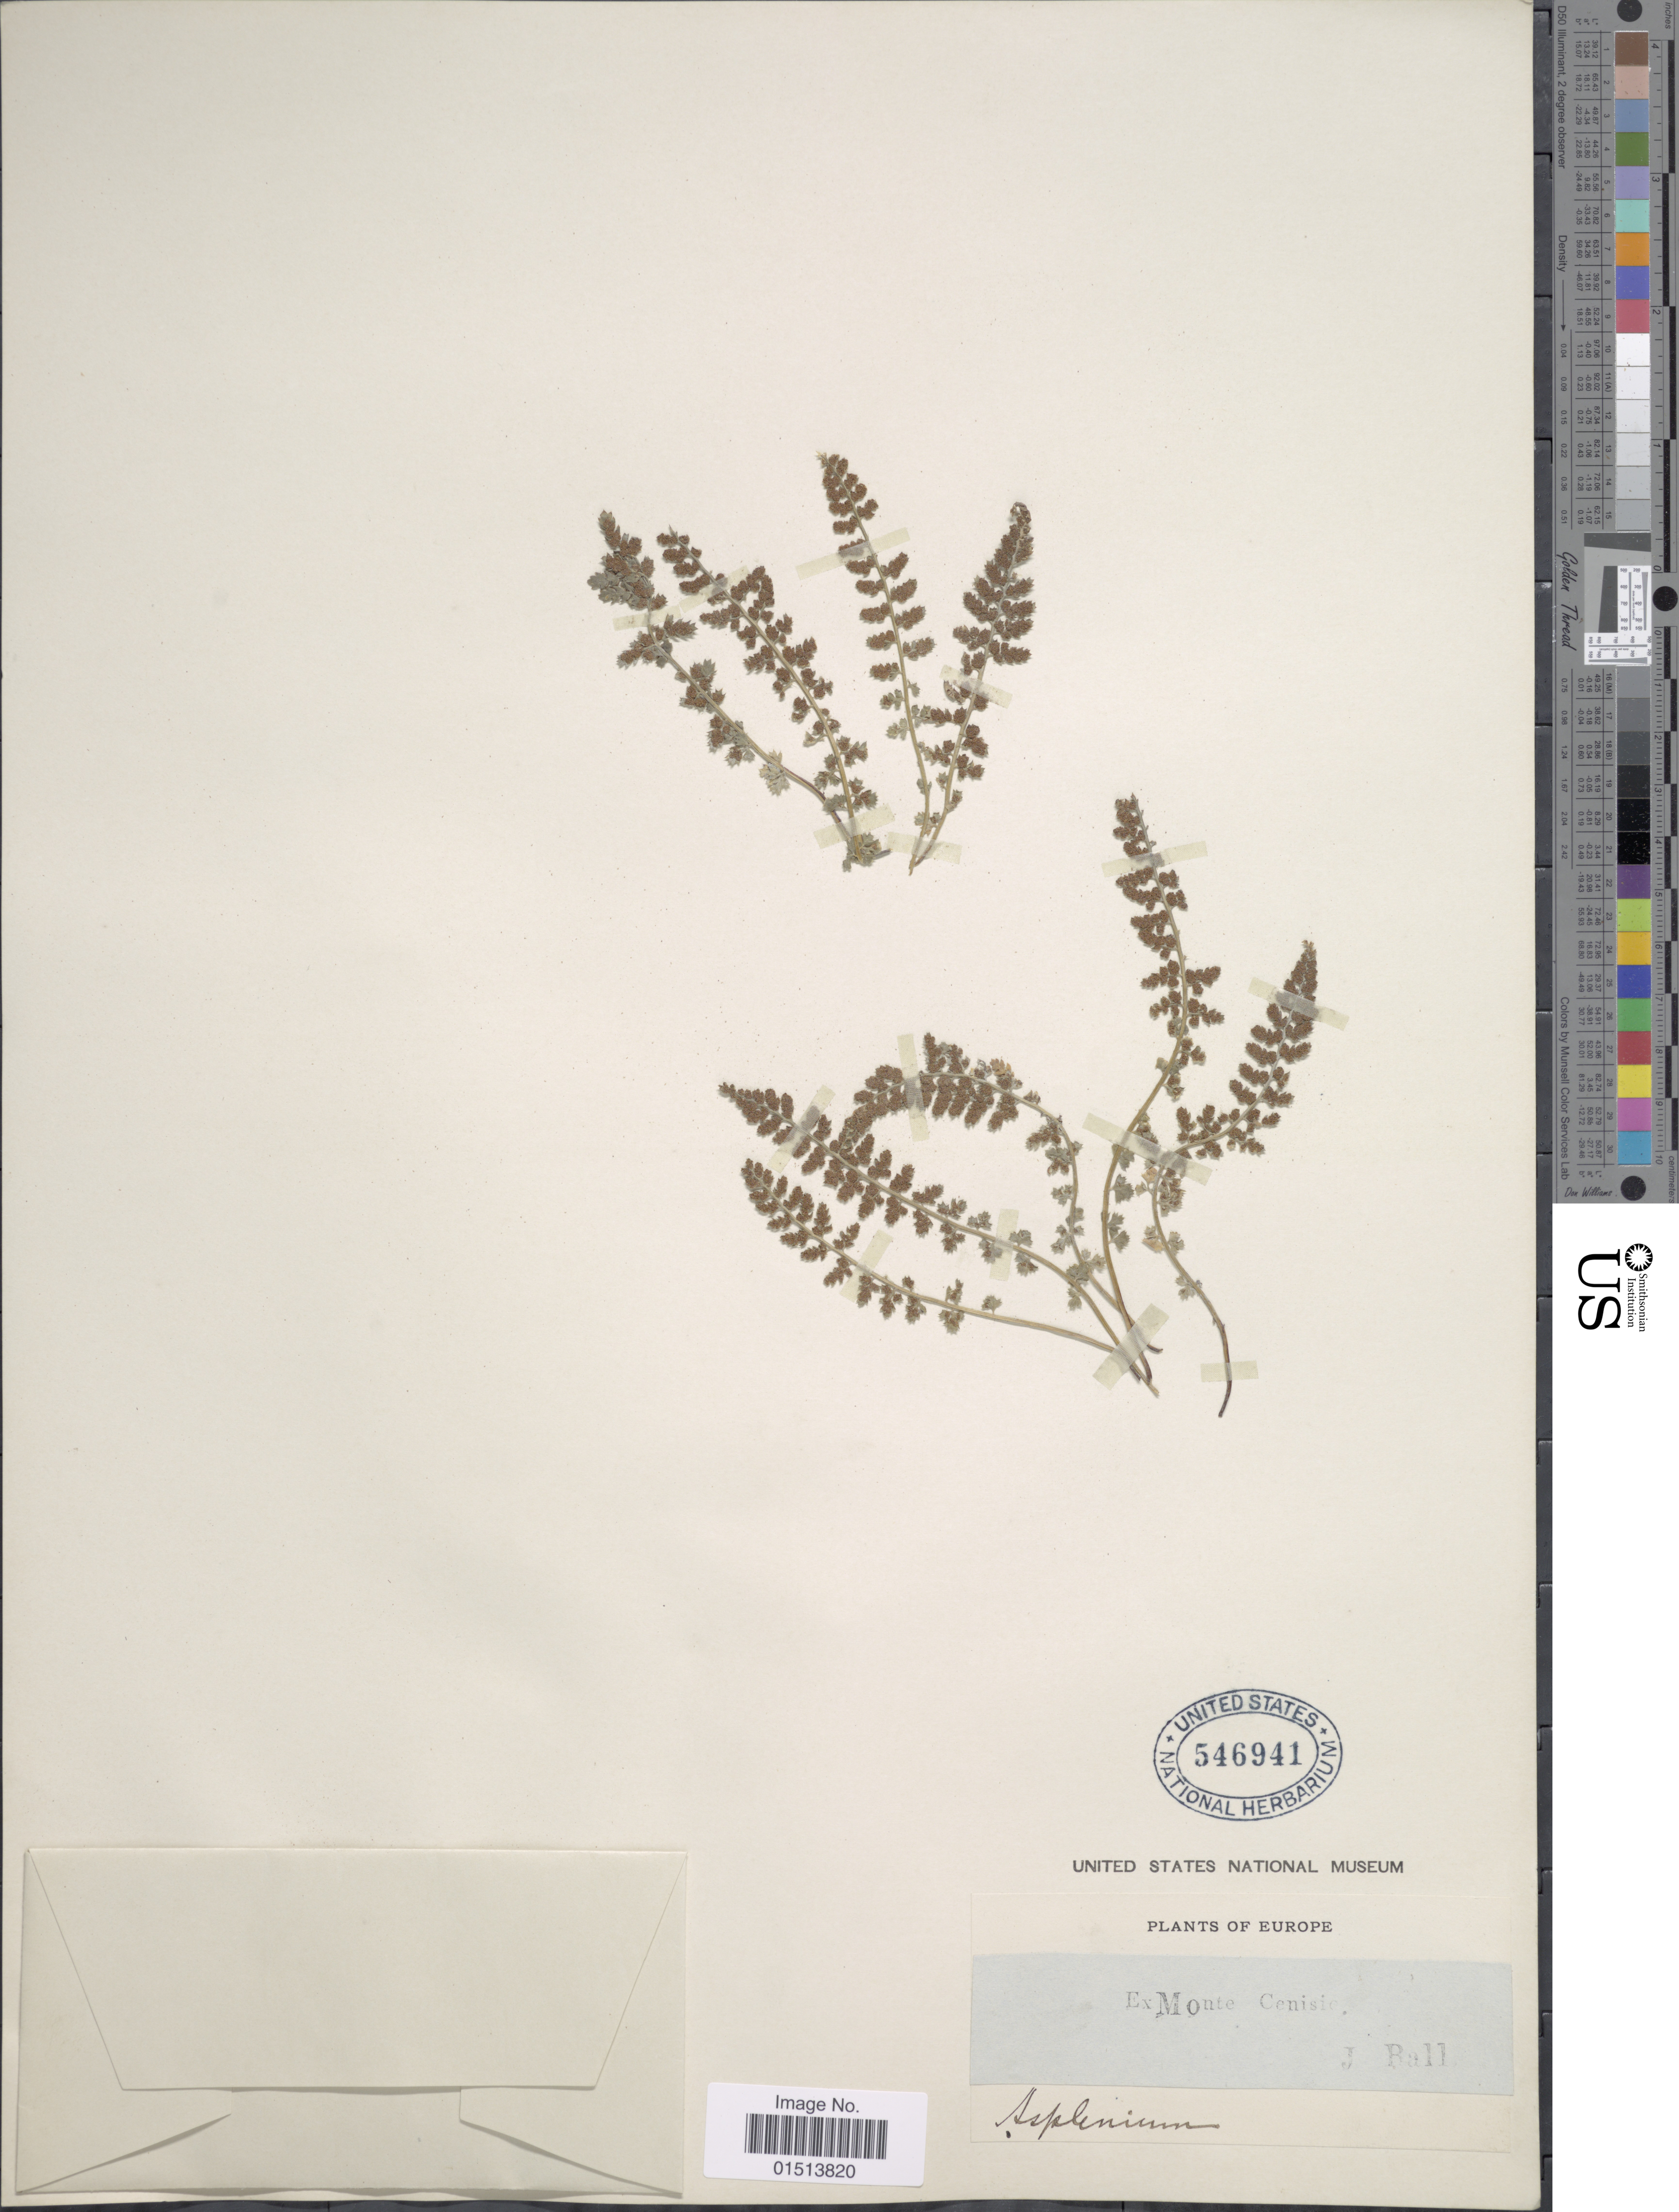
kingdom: Plantae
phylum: Tracheophyta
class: Polypodiopsida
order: Polypodiales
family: Aspleniaceae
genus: Asplenium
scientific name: Asplenium fontanum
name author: (L.) Bernh.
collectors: J. Ball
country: France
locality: Europe, ex Monte Cenisie [Cenis]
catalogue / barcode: US 546941